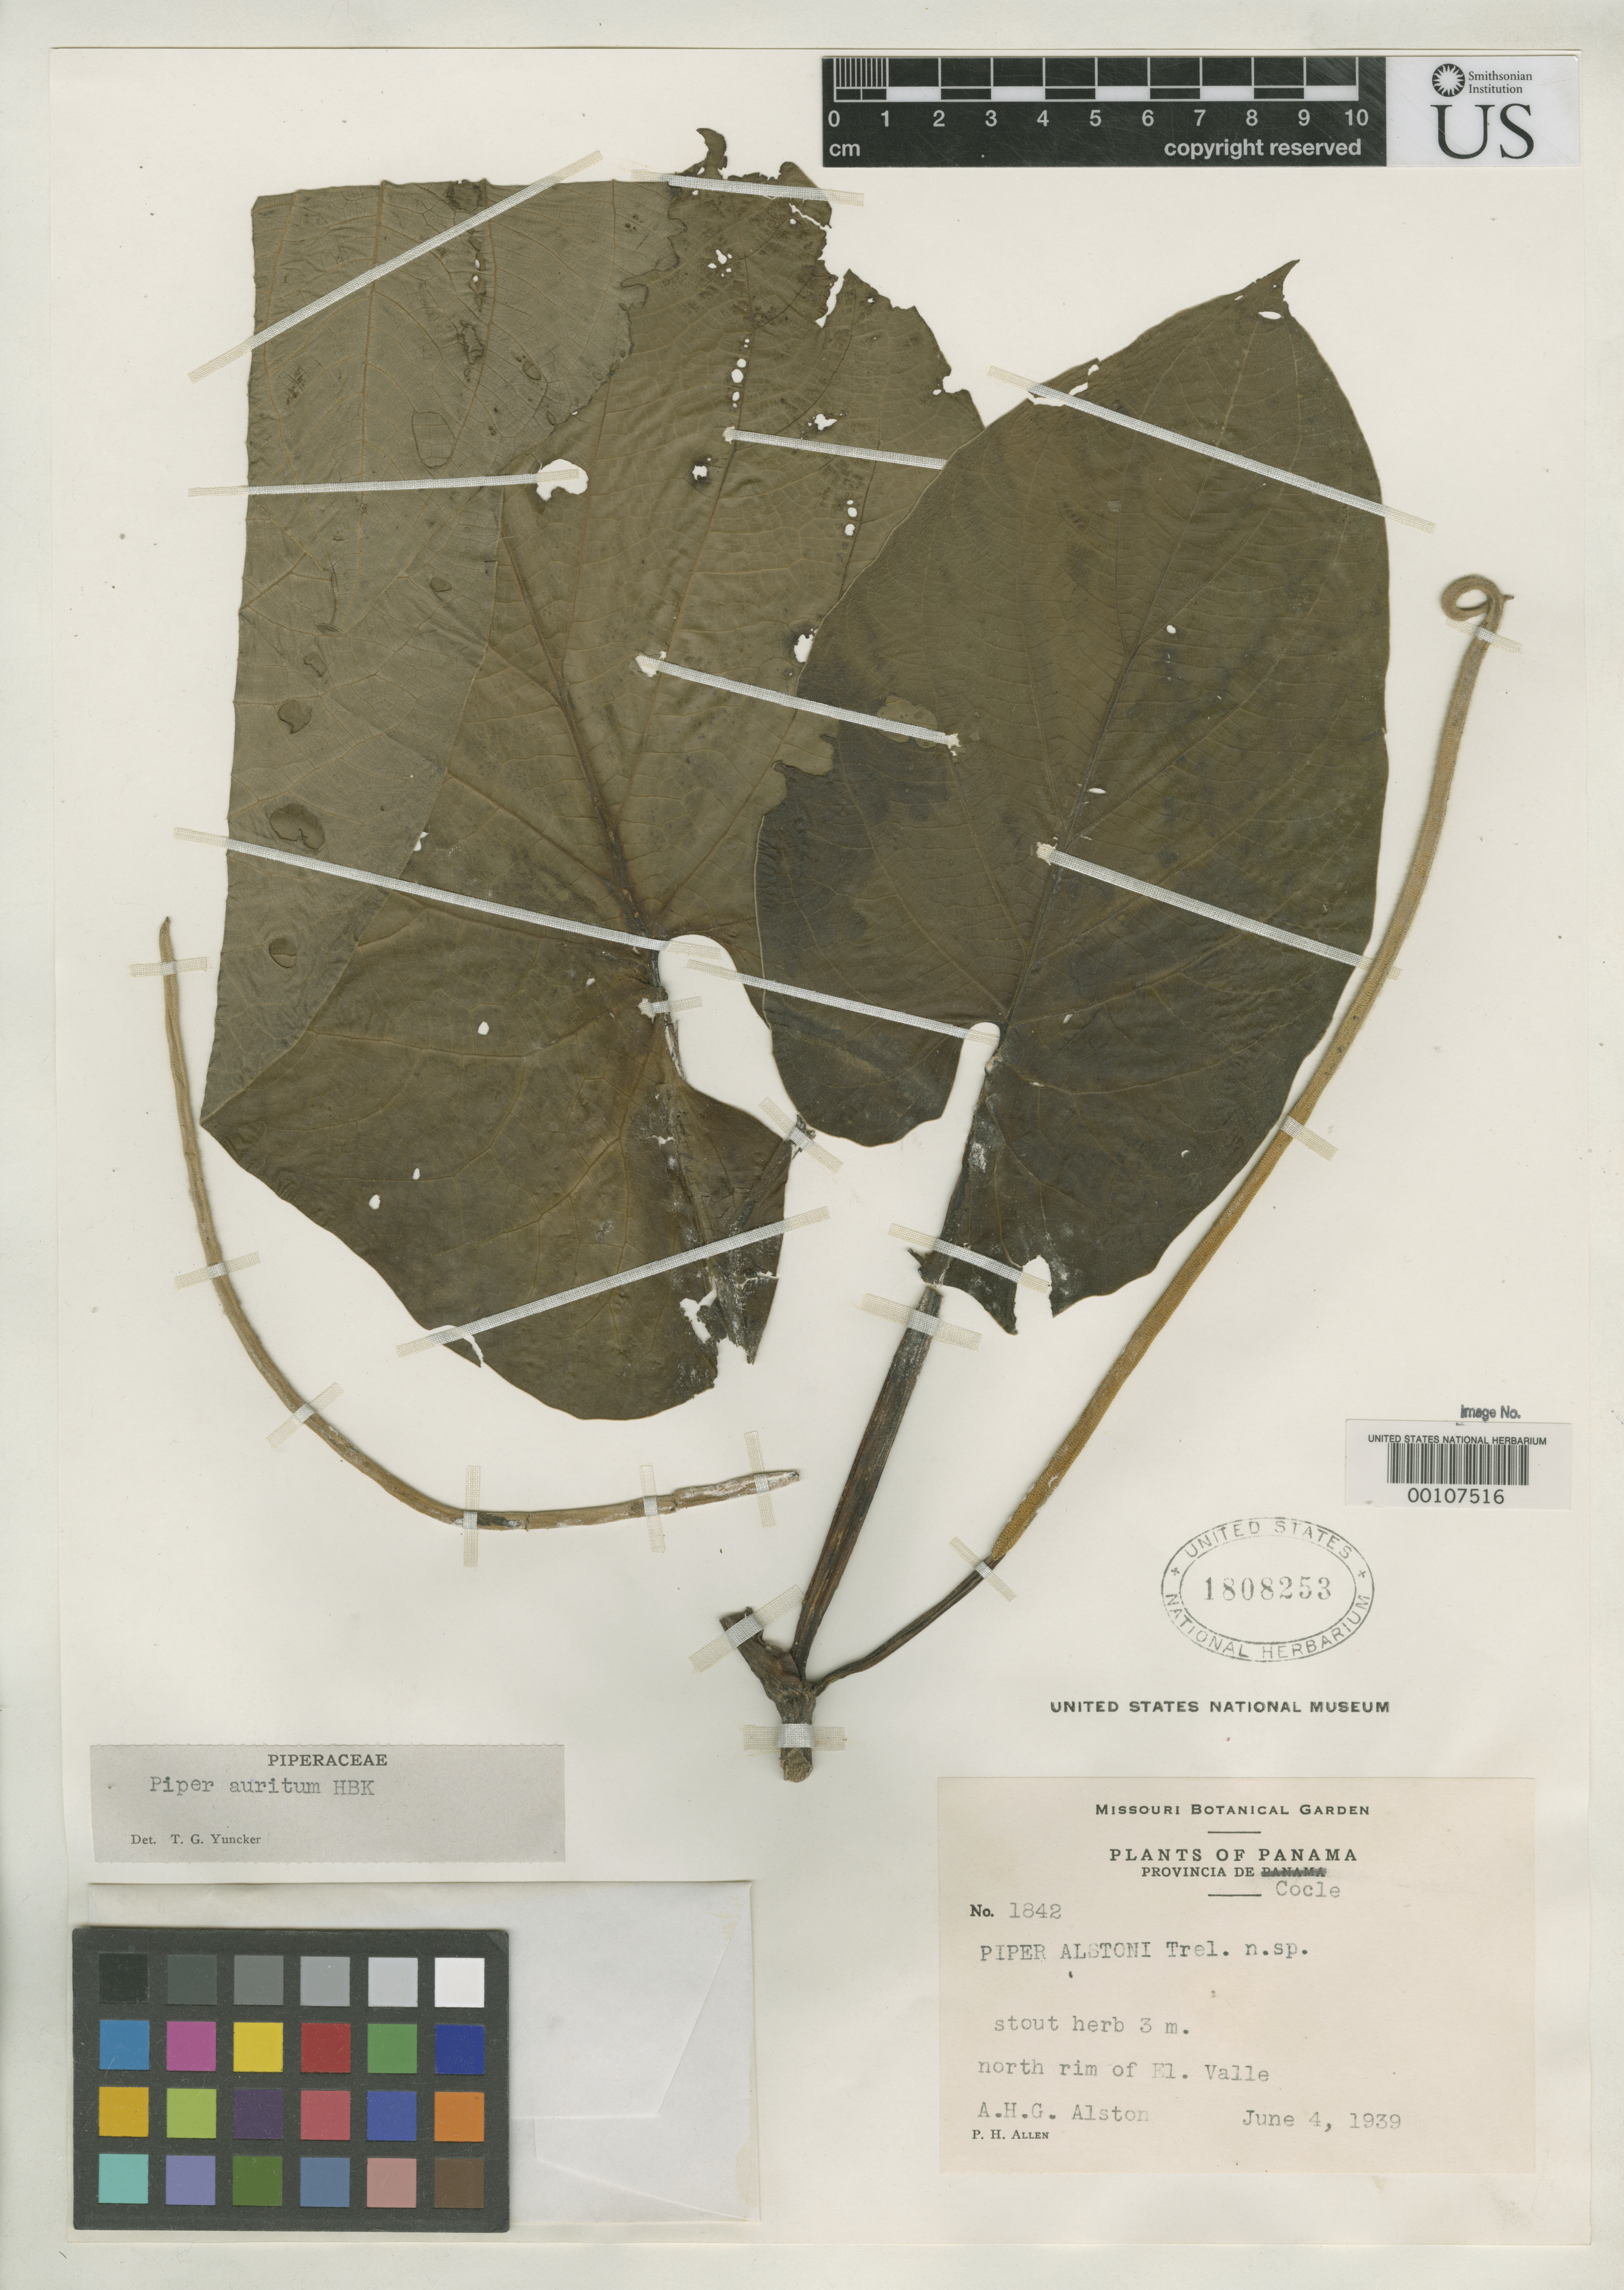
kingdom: Plantae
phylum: Tracheophyta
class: Magnoliopsida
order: Piperales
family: Piperaceae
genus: Piper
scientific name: Piper alstonii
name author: Trel. in Woodson & Schery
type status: Isotype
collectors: A. H. Alston & P. H. Allen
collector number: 1842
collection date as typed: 04 Jun 1939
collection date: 1939-06-04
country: Panama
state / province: Coclé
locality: North rim of el Valle De Anton.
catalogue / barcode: US 1808253